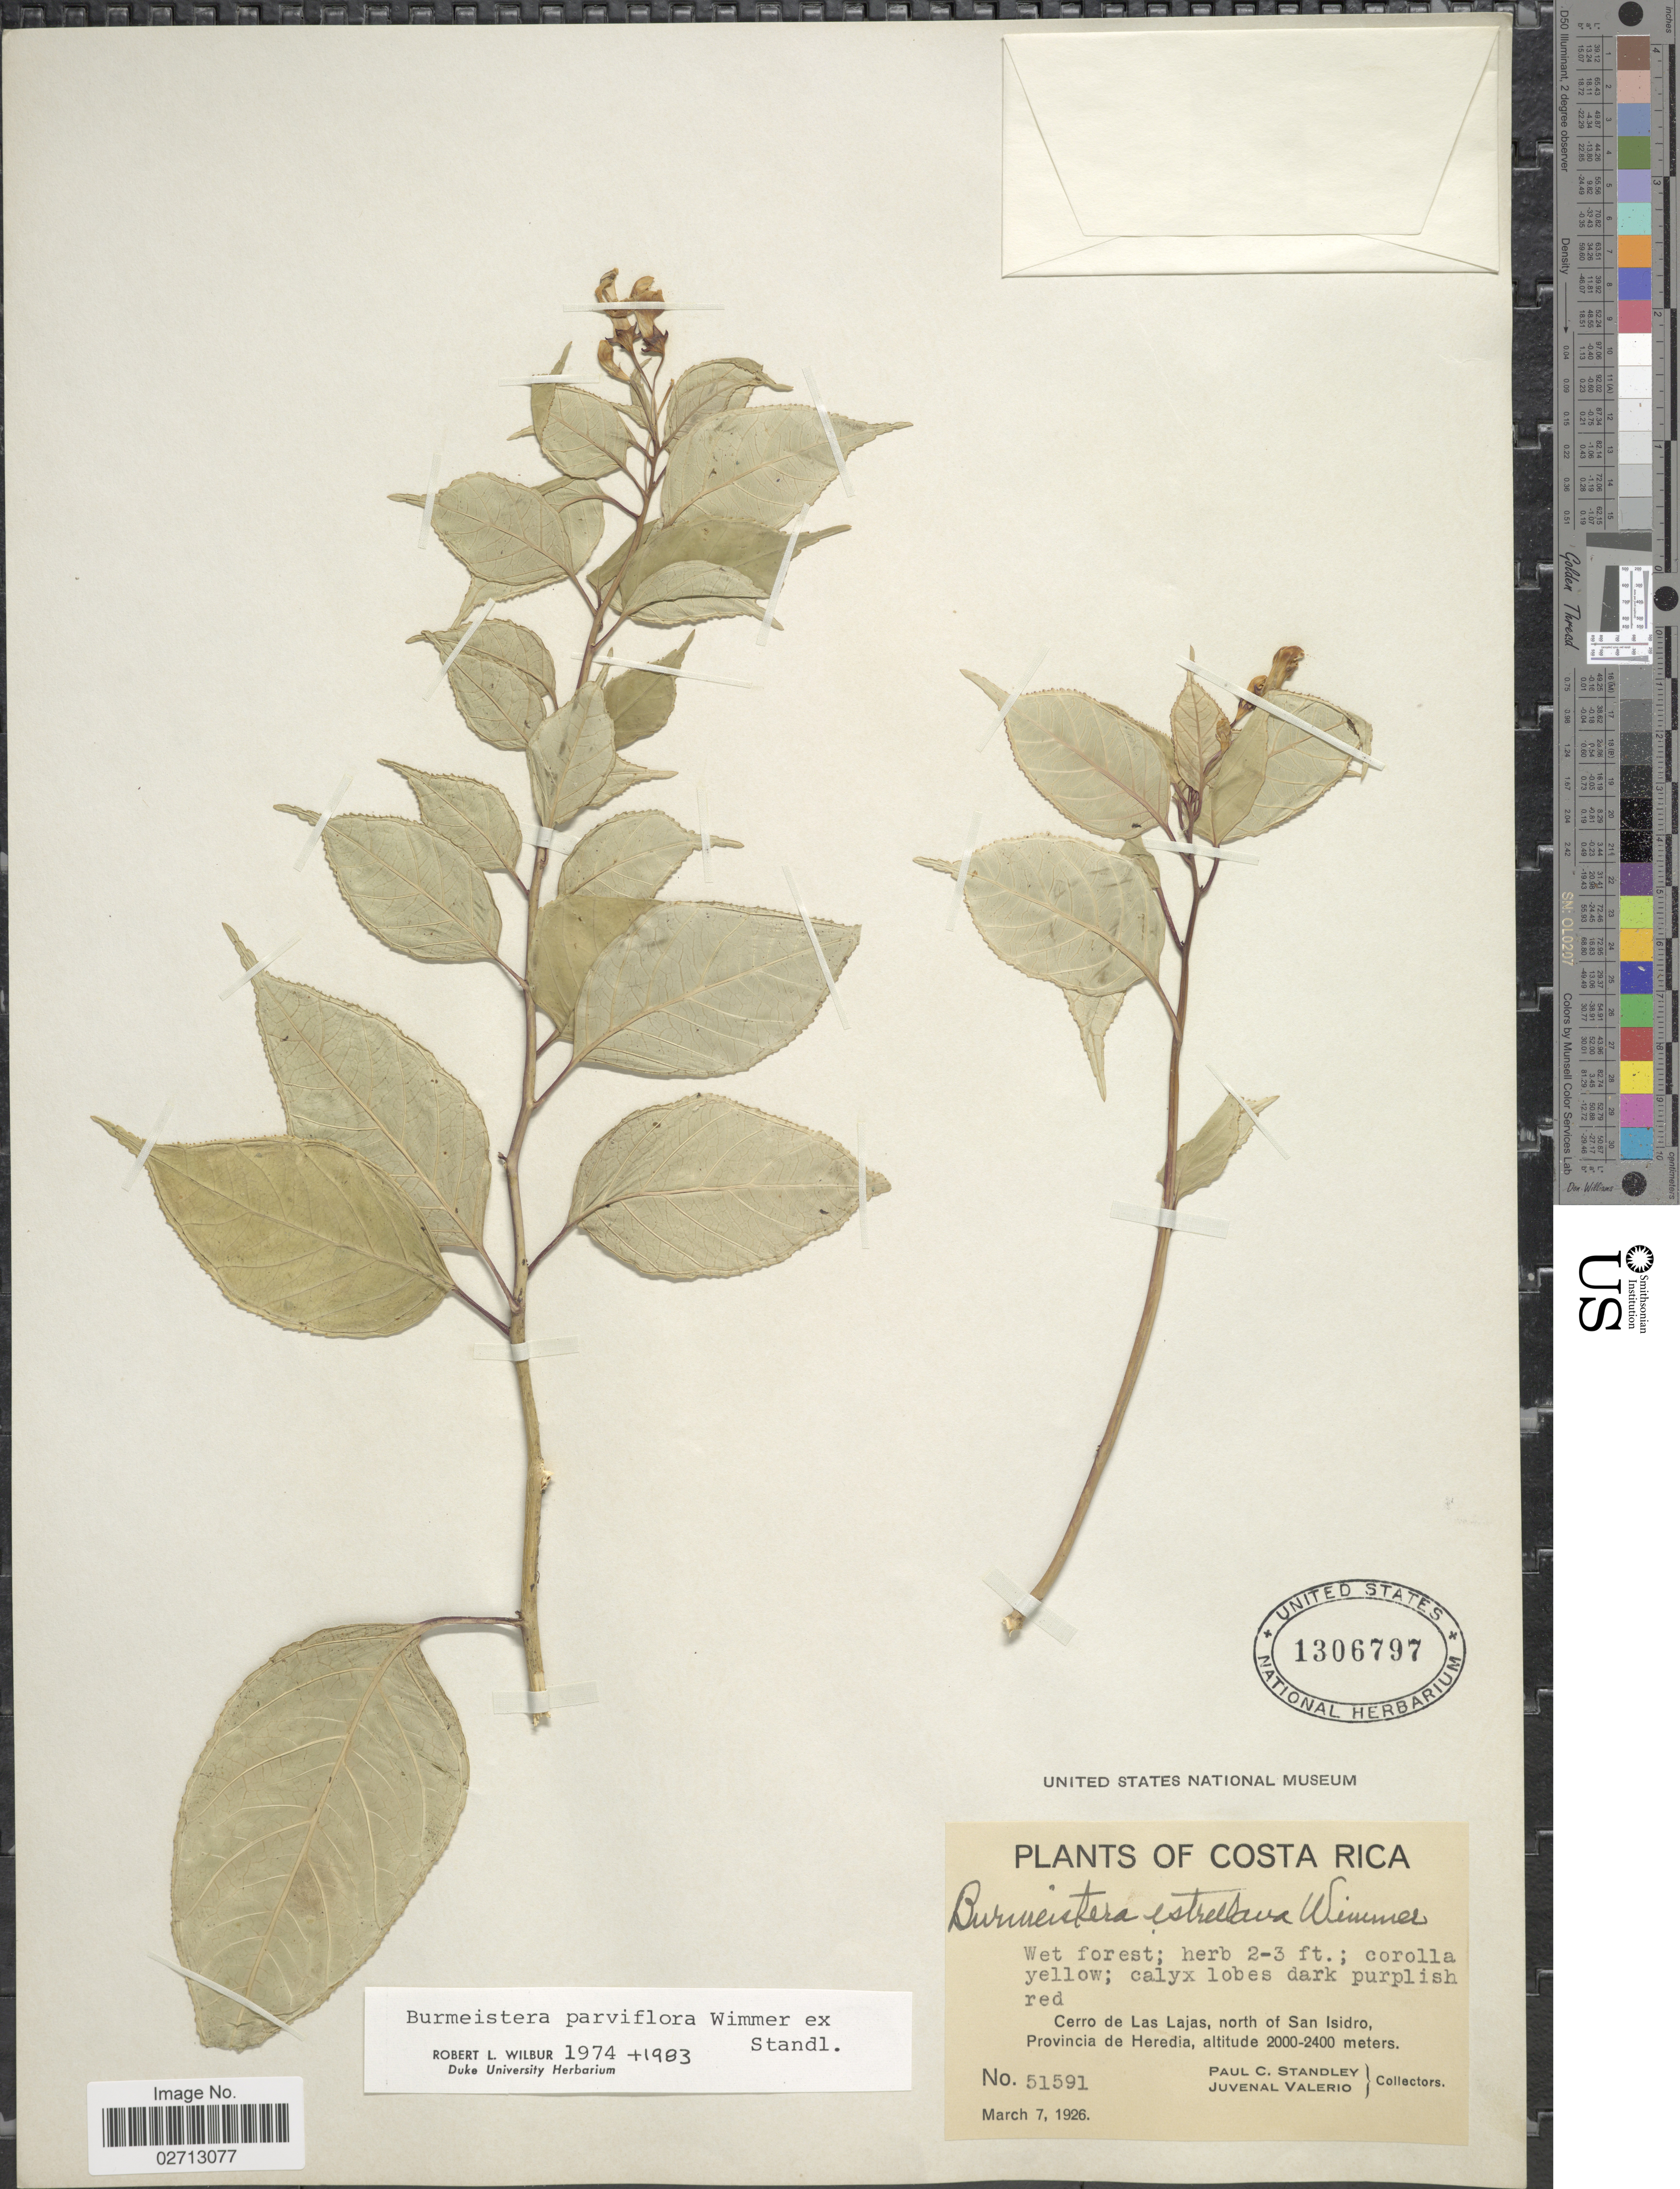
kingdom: Plantae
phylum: Tracheophyta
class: Magnoliopsida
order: Asterales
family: Campanulaceae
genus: Burmeistera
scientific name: Burmeistera parviflora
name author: E. Wimm. ex Standl.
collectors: P. C. Standley & J. Valerio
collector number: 51591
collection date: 1926-03-07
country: Costa Rica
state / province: Heredia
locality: Cerro de Las Lajas, north of San Isidro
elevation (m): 2000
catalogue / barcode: US 1306797